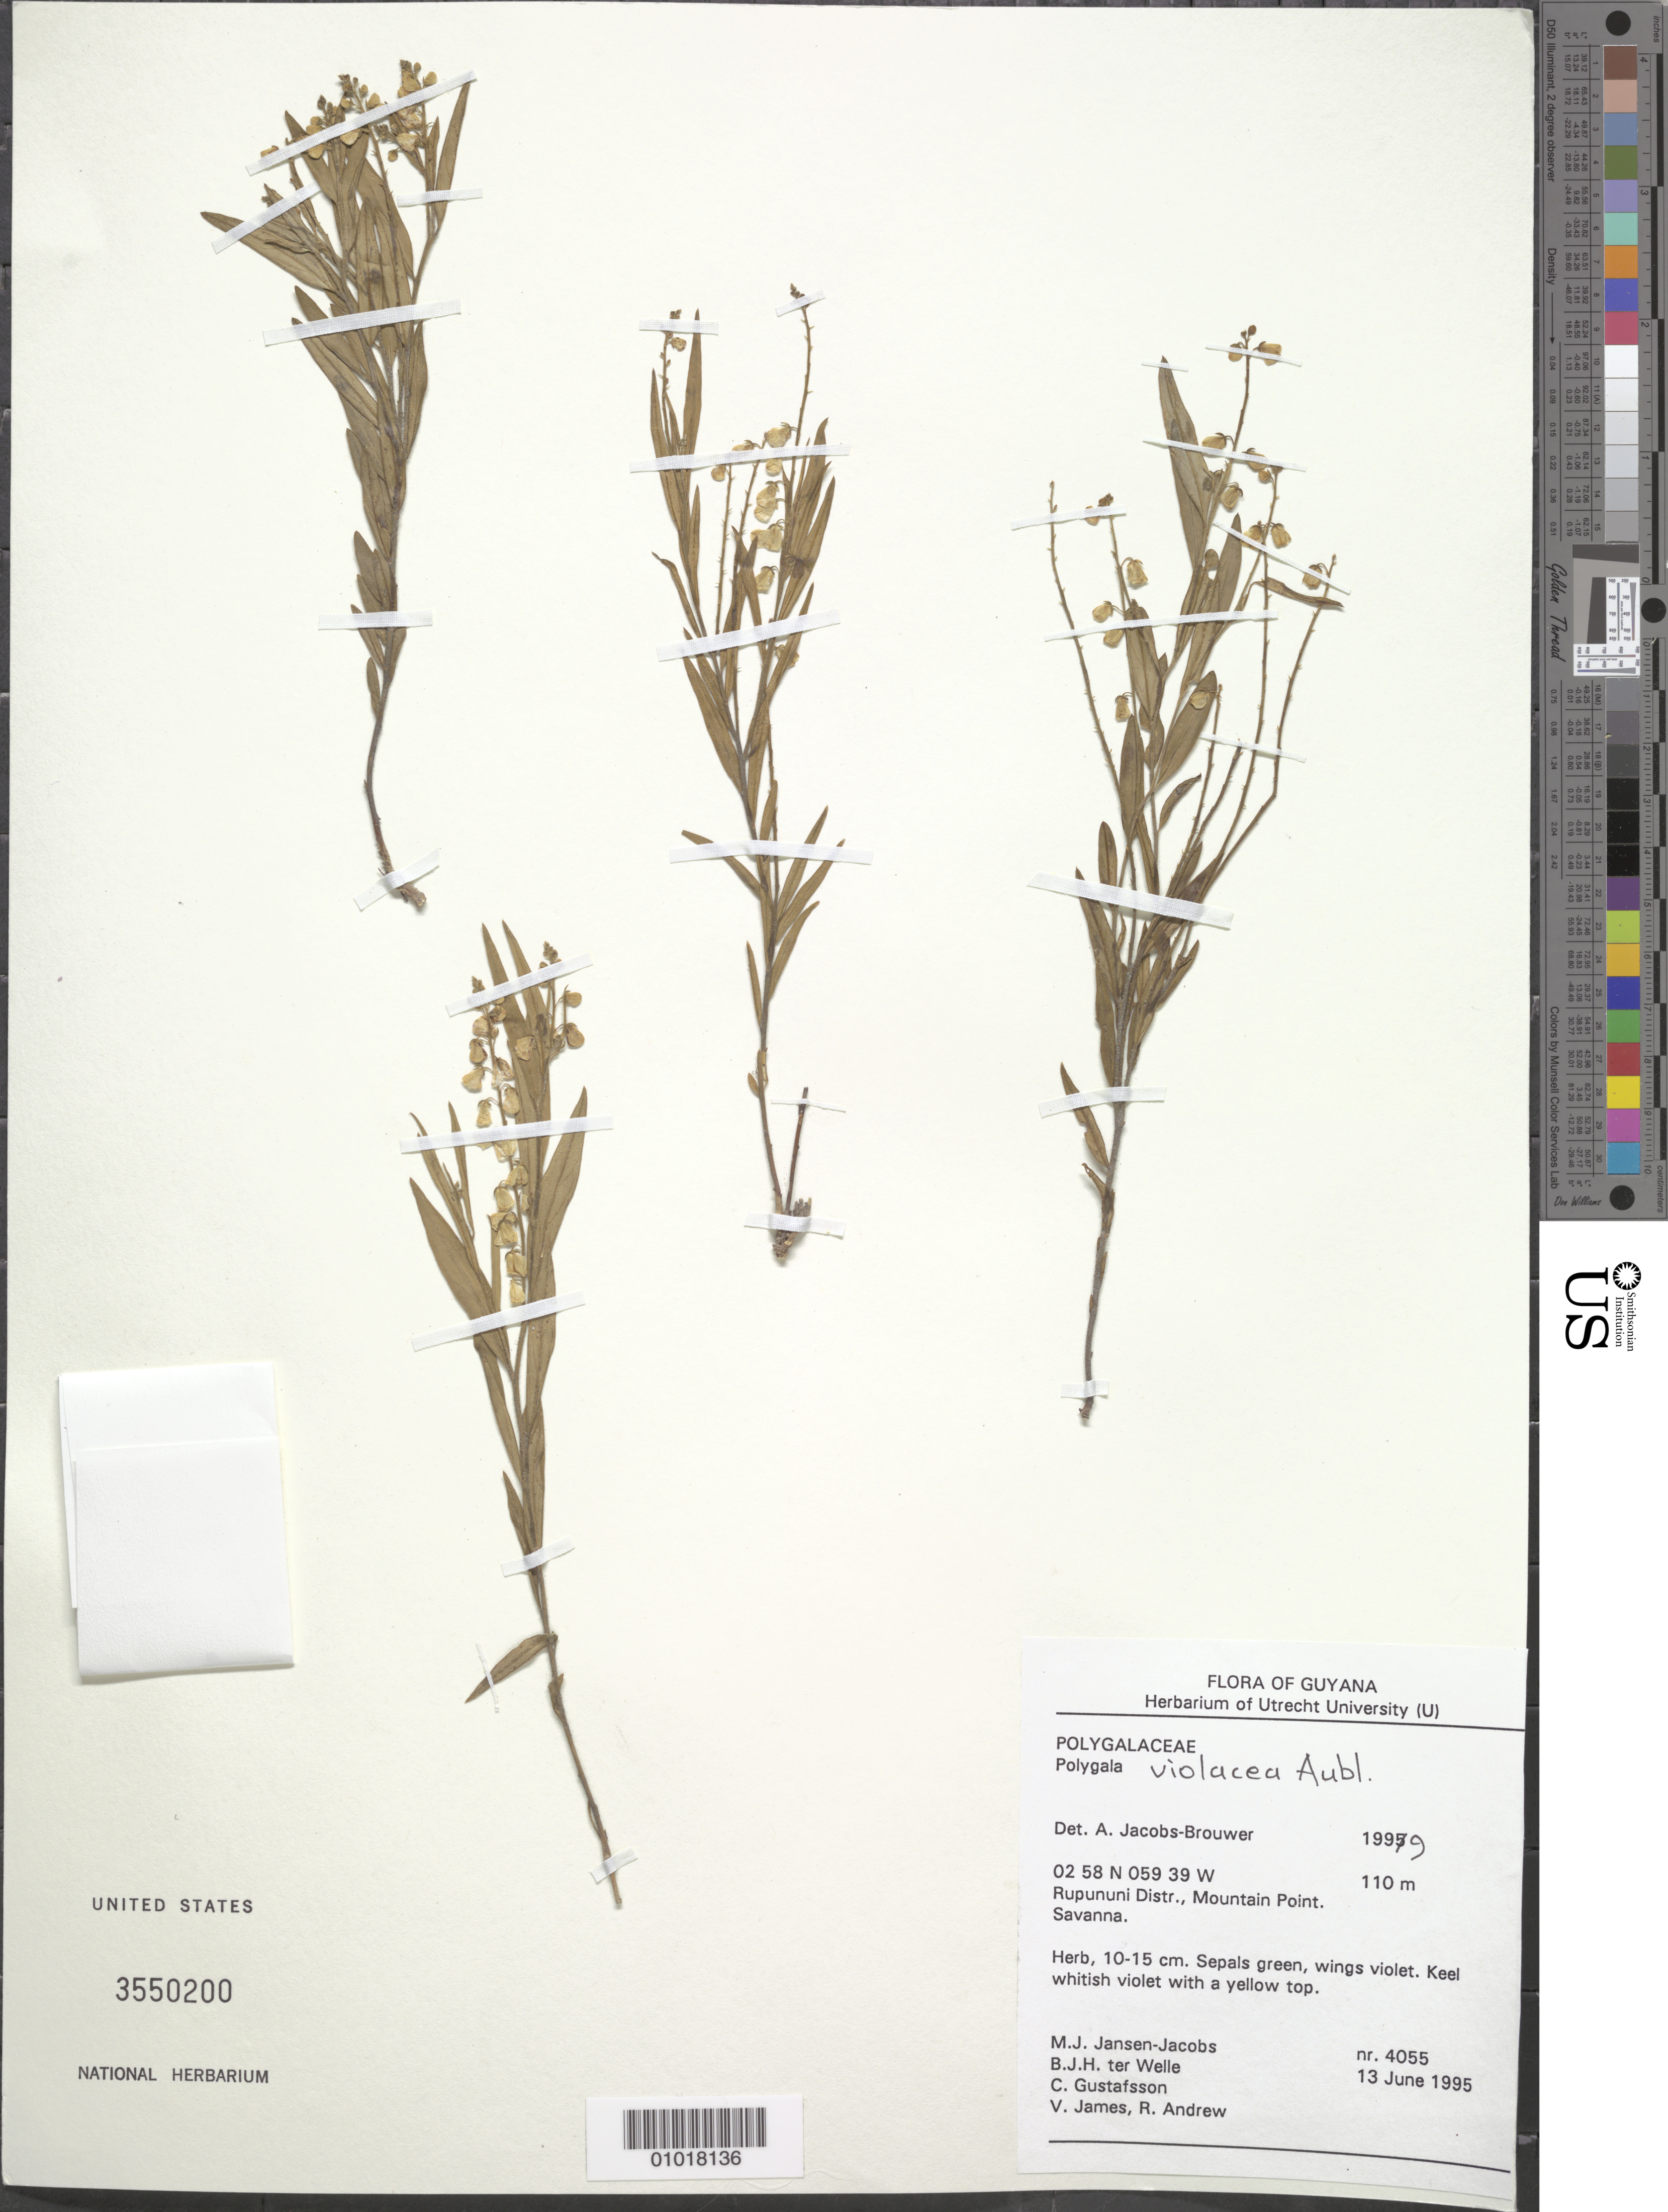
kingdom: Plantae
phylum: Tracheophyta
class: Magnoliopsida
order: Fabales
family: Polygalaceae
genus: Asemeia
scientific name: Asemeia violacea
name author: (Aubl.) J.F.B. Pastore & J.R. Abbott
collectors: M. J. Jansen-Jacobs, B. Welle, C. G. Gustafsson, V. James & R. Andrew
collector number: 4055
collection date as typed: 13-Jun-95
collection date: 1995-06-13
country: Guyana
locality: Mountain Point, Rupununi District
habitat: Savanna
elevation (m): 110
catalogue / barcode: US 3550200